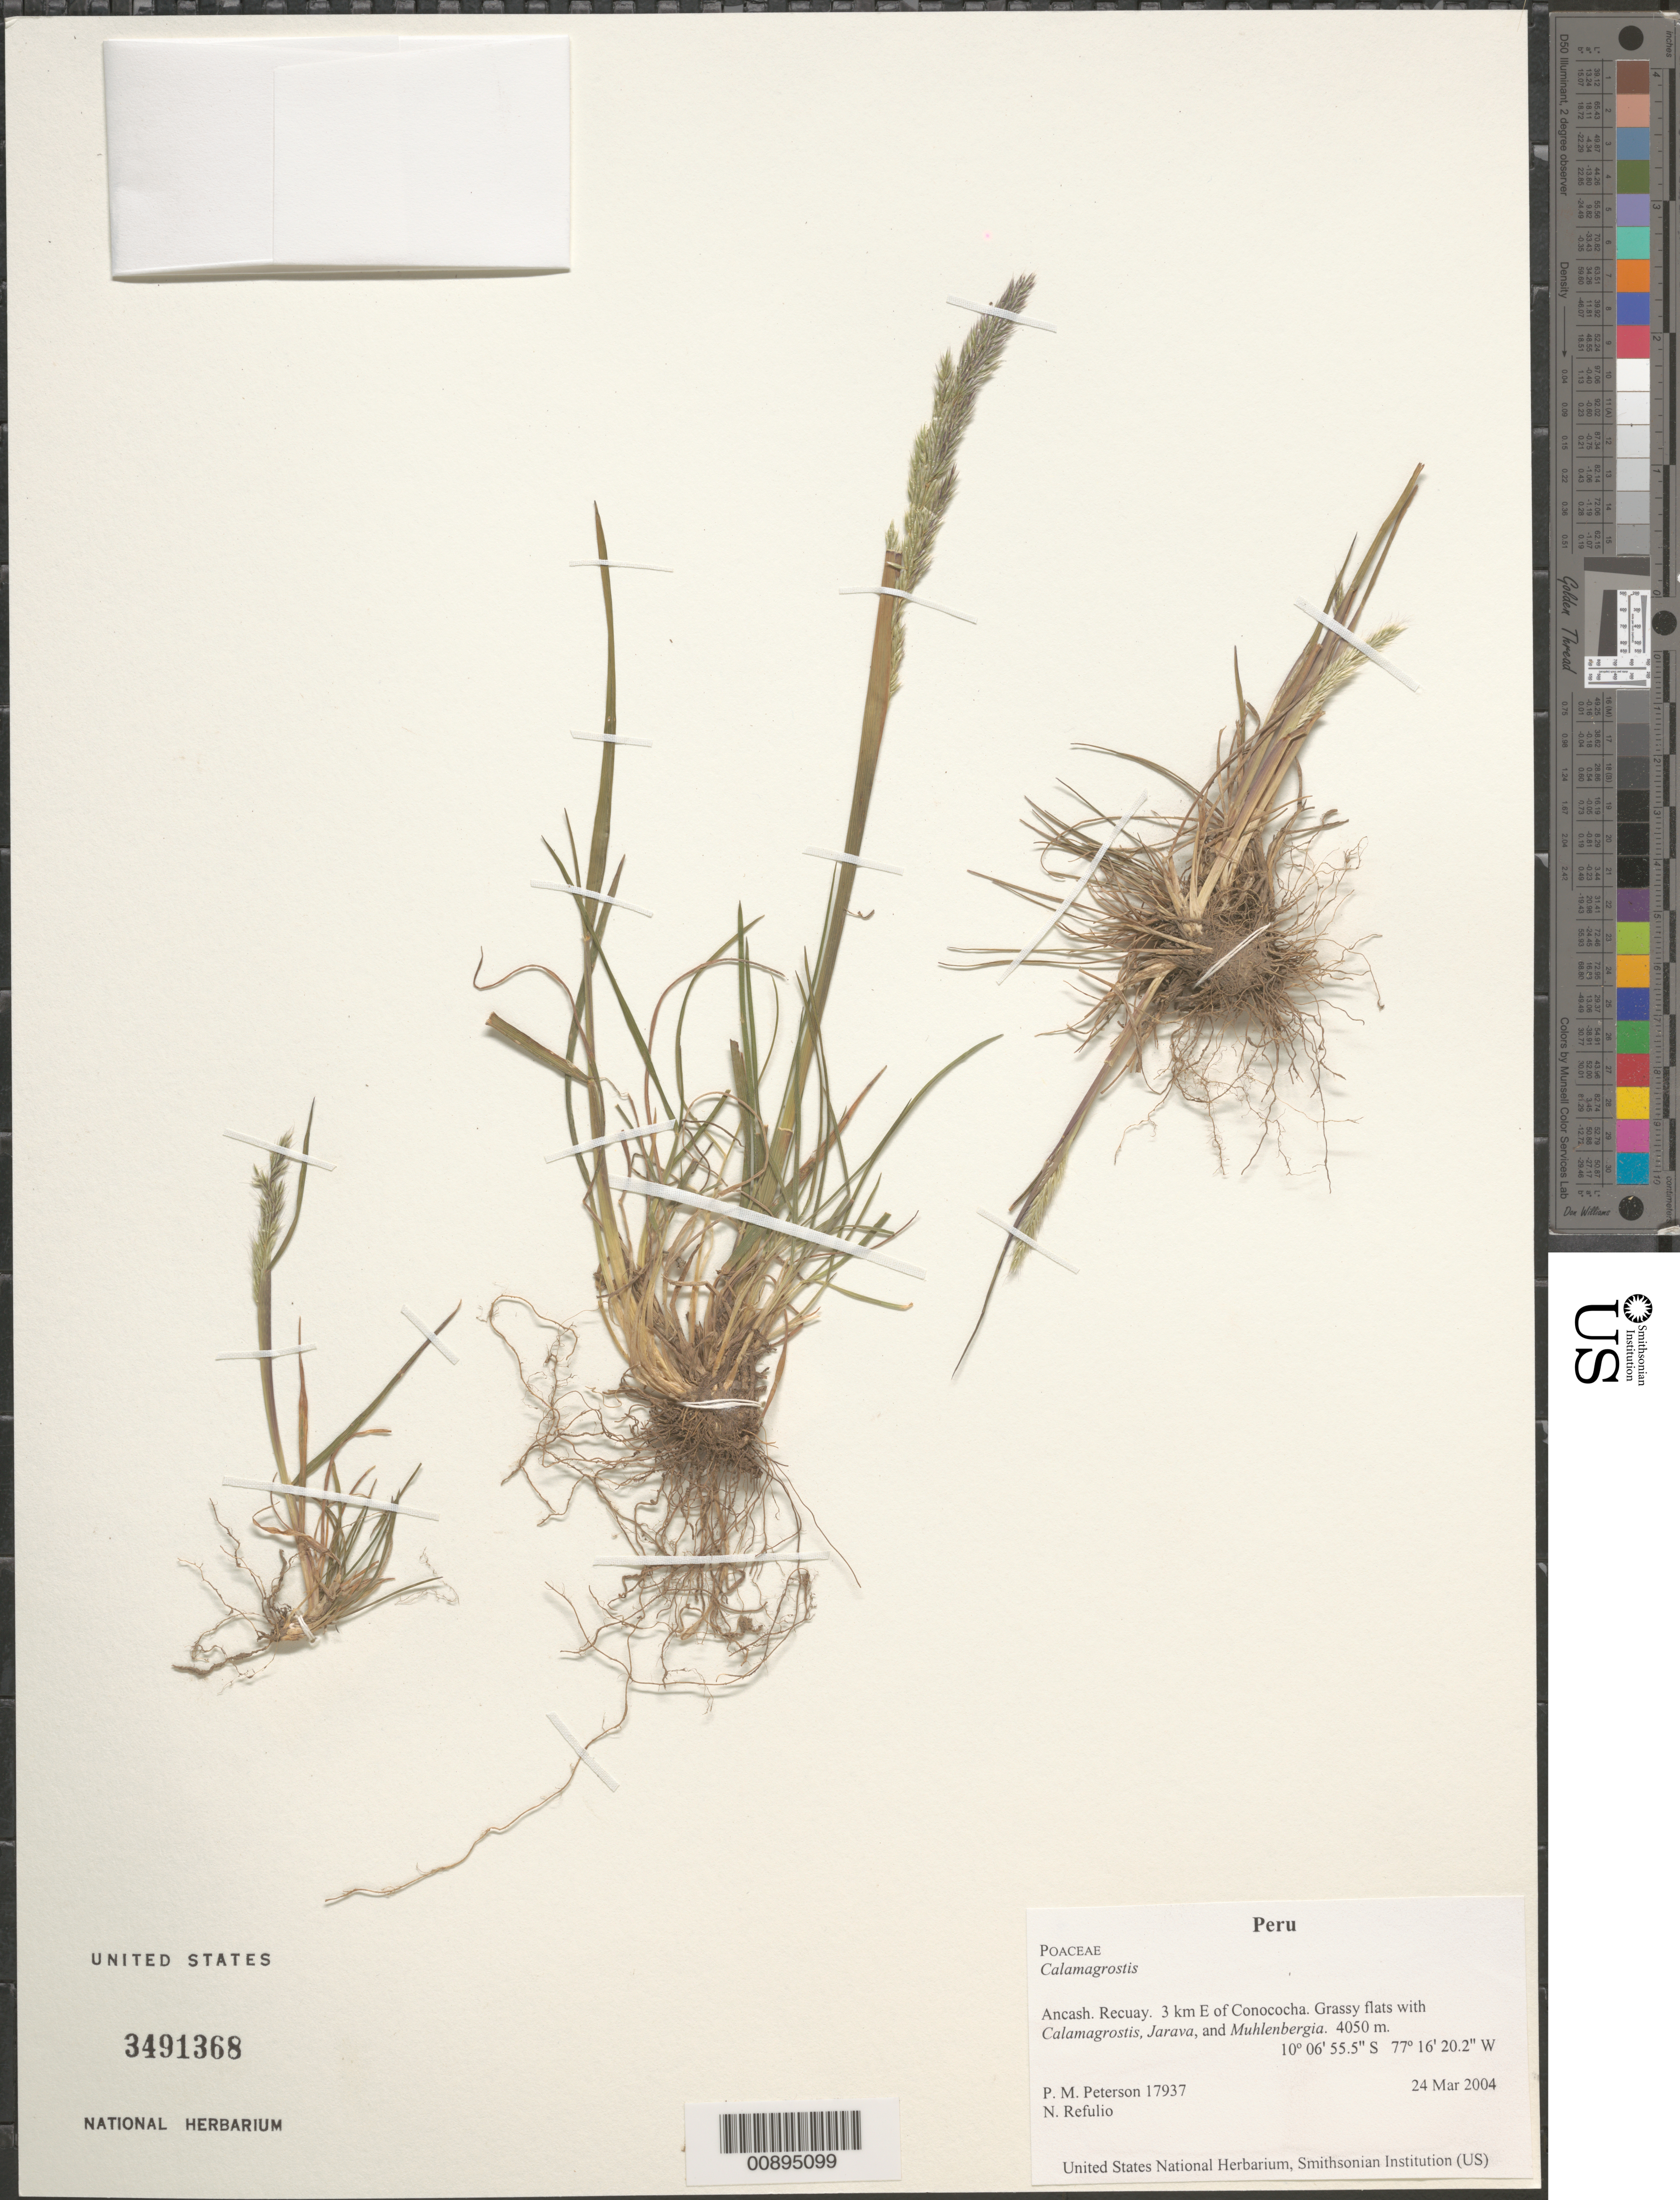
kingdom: Plantae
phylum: Tracheophyta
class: Liliopsida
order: Poales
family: Poaceae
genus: Calamagrostis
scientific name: Calamagrostis sp.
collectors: P. M. Peterson & N. Refulio-Rodríguez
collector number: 17937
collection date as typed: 24 Mar 2004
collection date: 2004-03-24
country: Peru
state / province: Ancash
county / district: Recuay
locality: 3 km E of Conococha. Grassy flats with Calamagrostis, Jarava, and Muhlenbergia.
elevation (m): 4050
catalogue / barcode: US 3491368